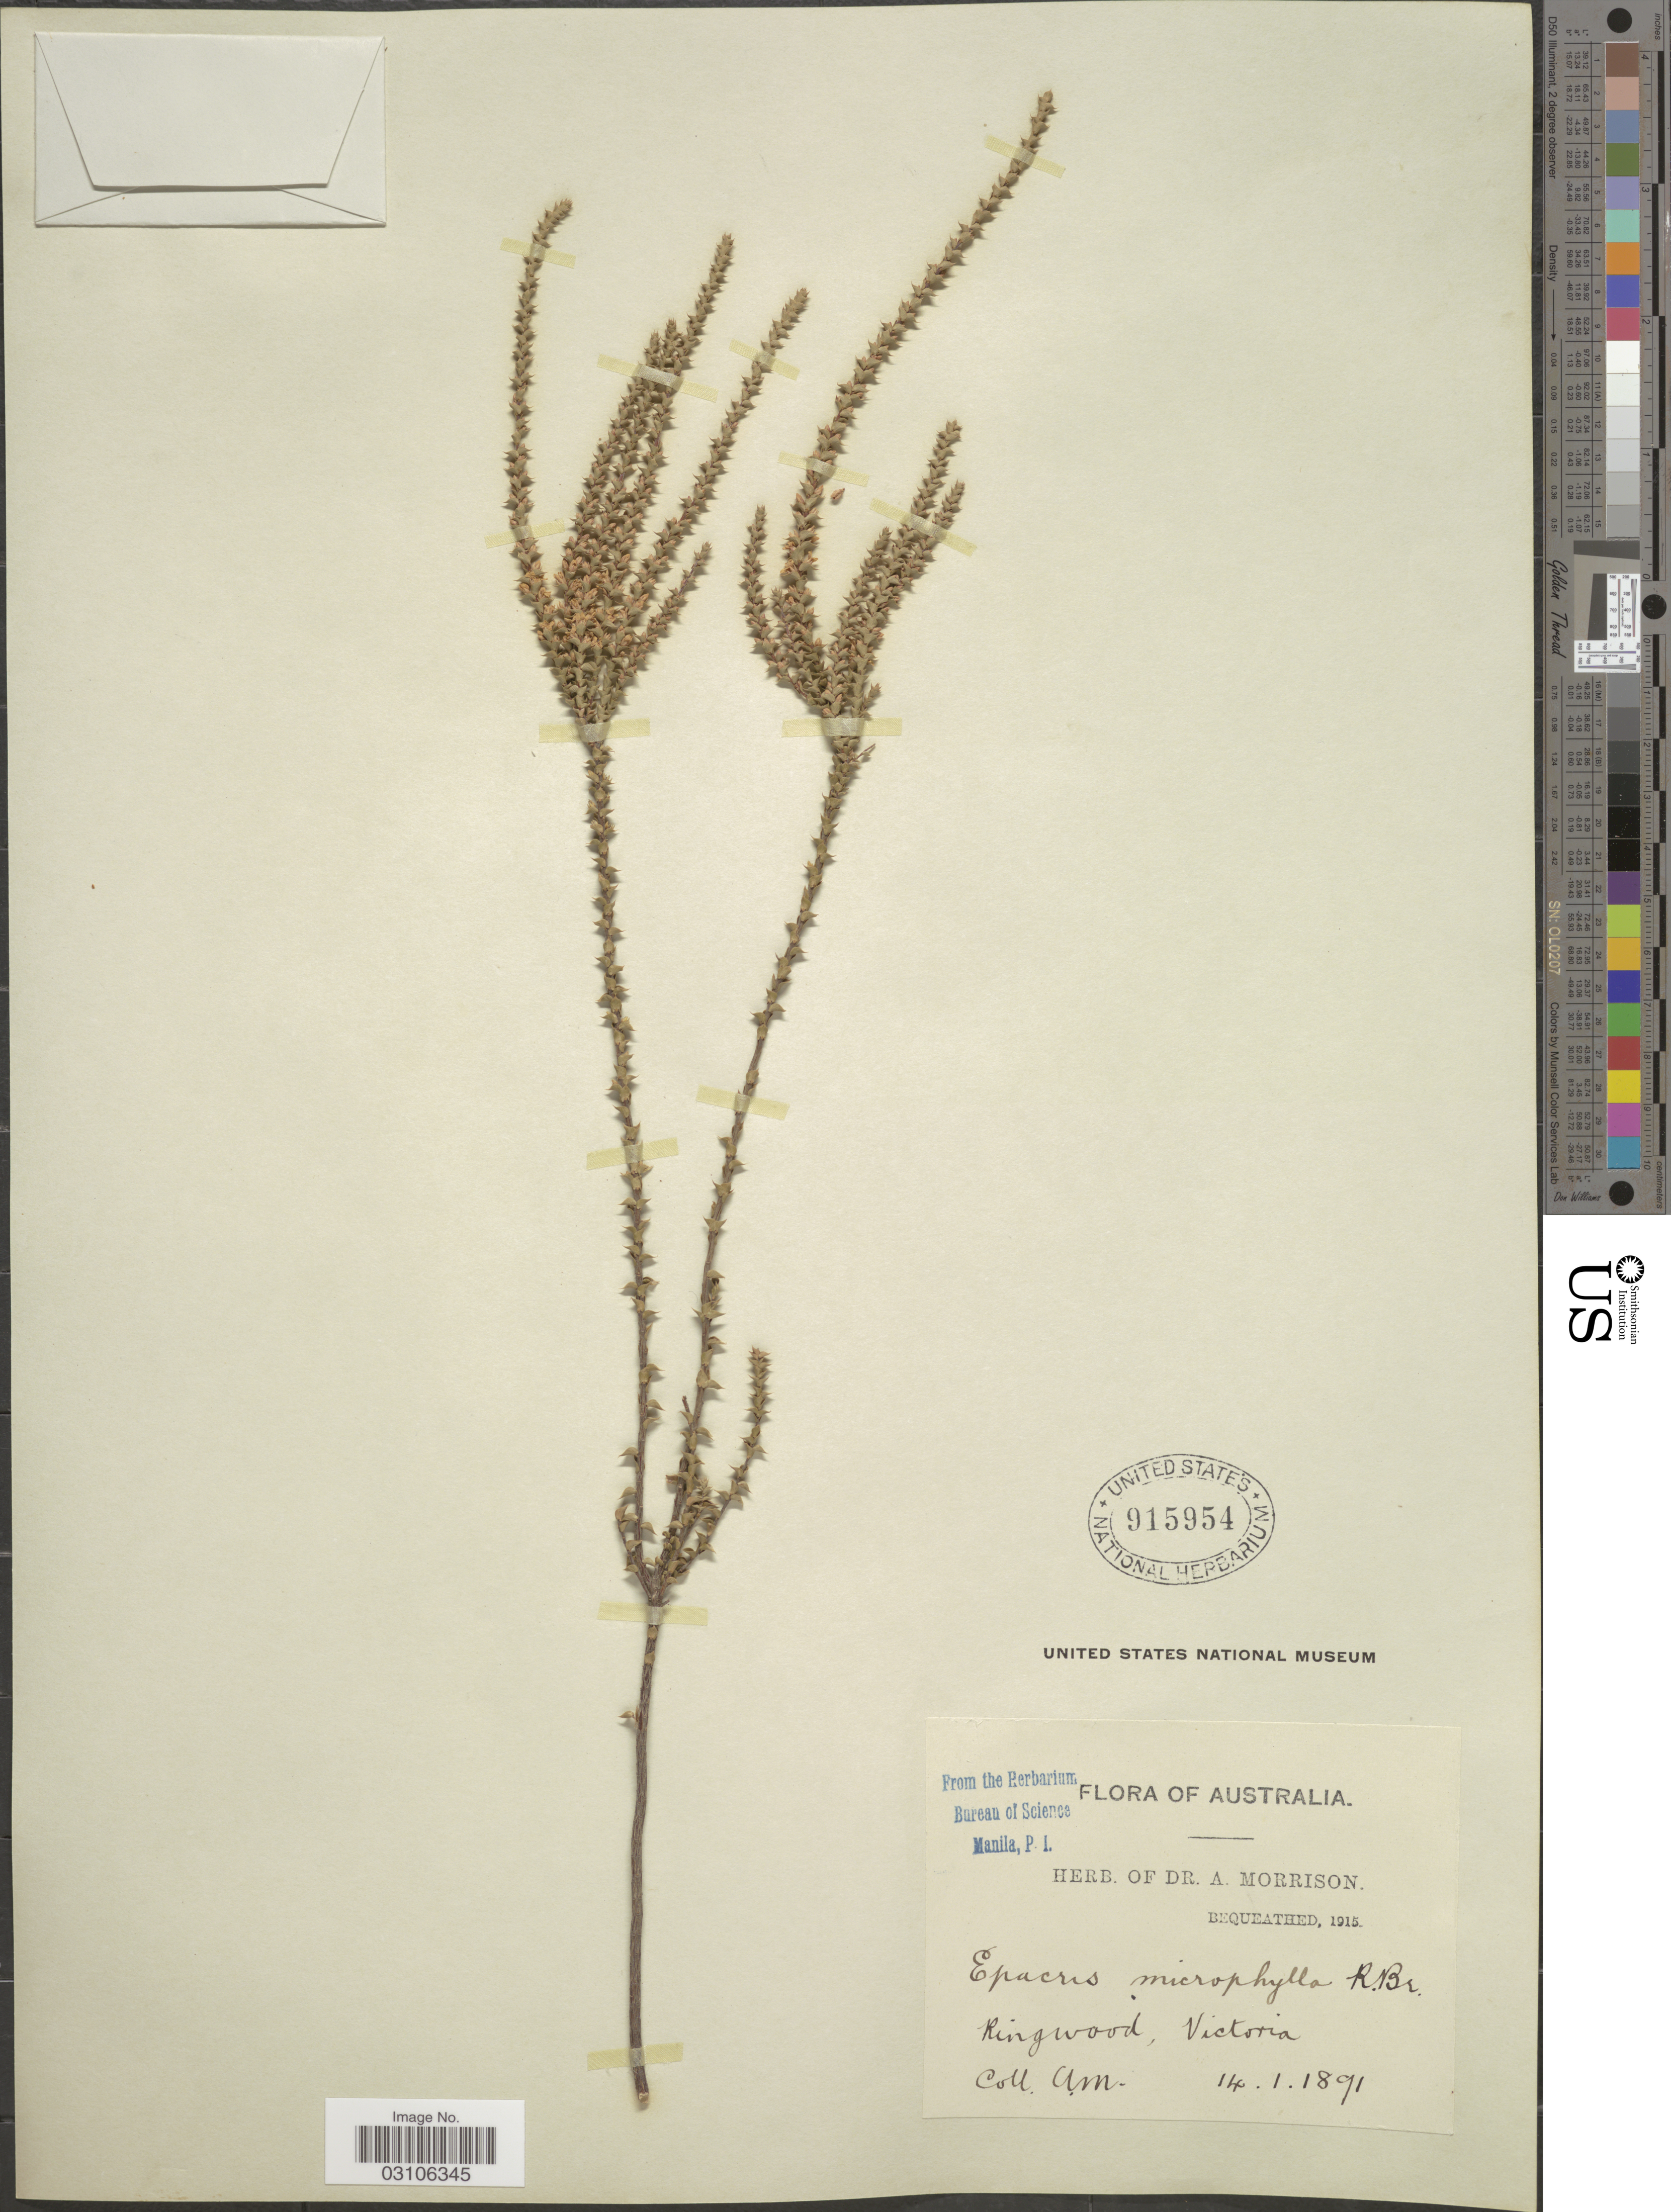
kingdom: Plantae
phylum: Tracheophyta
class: Magnoliopsida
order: Ericales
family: Ericaceae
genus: Epacris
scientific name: Epacris microphylla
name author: R. Br.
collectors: A. Morrison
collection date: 1891-01-14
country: Australia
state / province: Victoria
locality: Ringwood, Victoria.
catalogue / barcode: US 915954